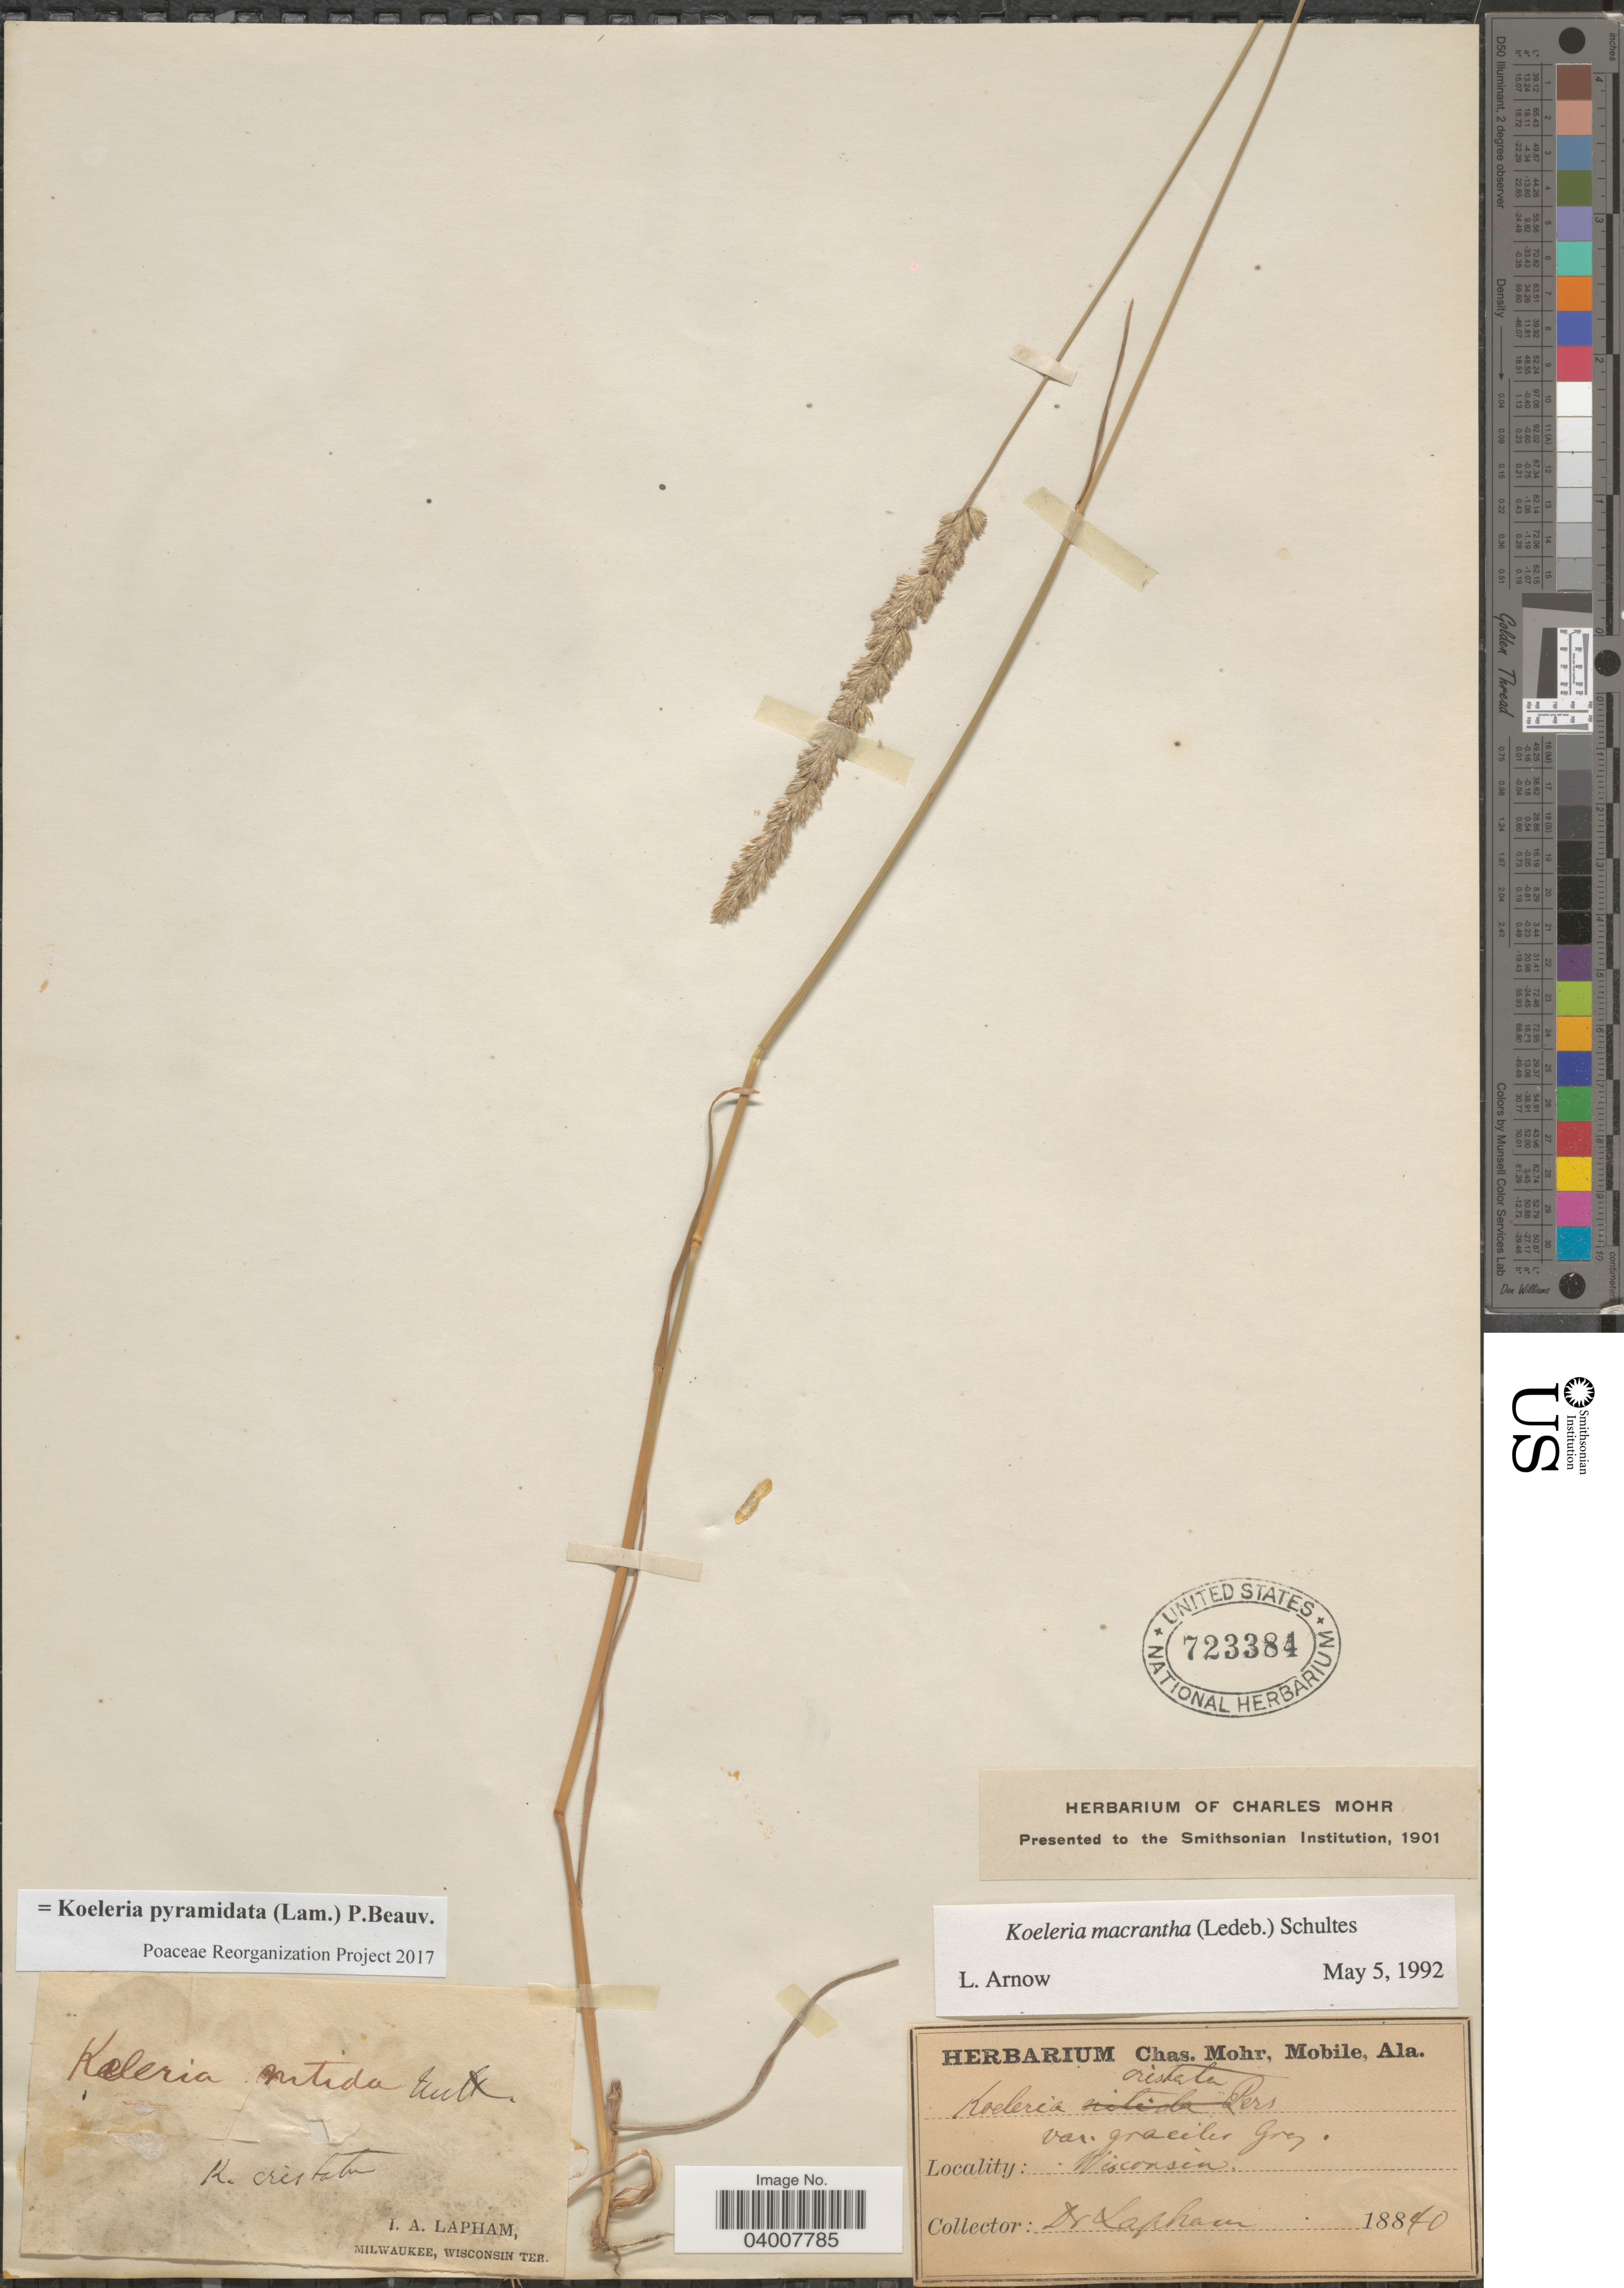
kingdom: Plantae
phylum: Tracheophyta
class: Liliopsida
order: Poales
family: Poaceae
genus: Koeleria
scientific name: Koeleria pyramidata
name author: (Lam.) P. Beauv.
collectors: I. Lapham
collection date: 1840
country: United States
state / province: Wisconsin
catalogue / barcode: US 723384